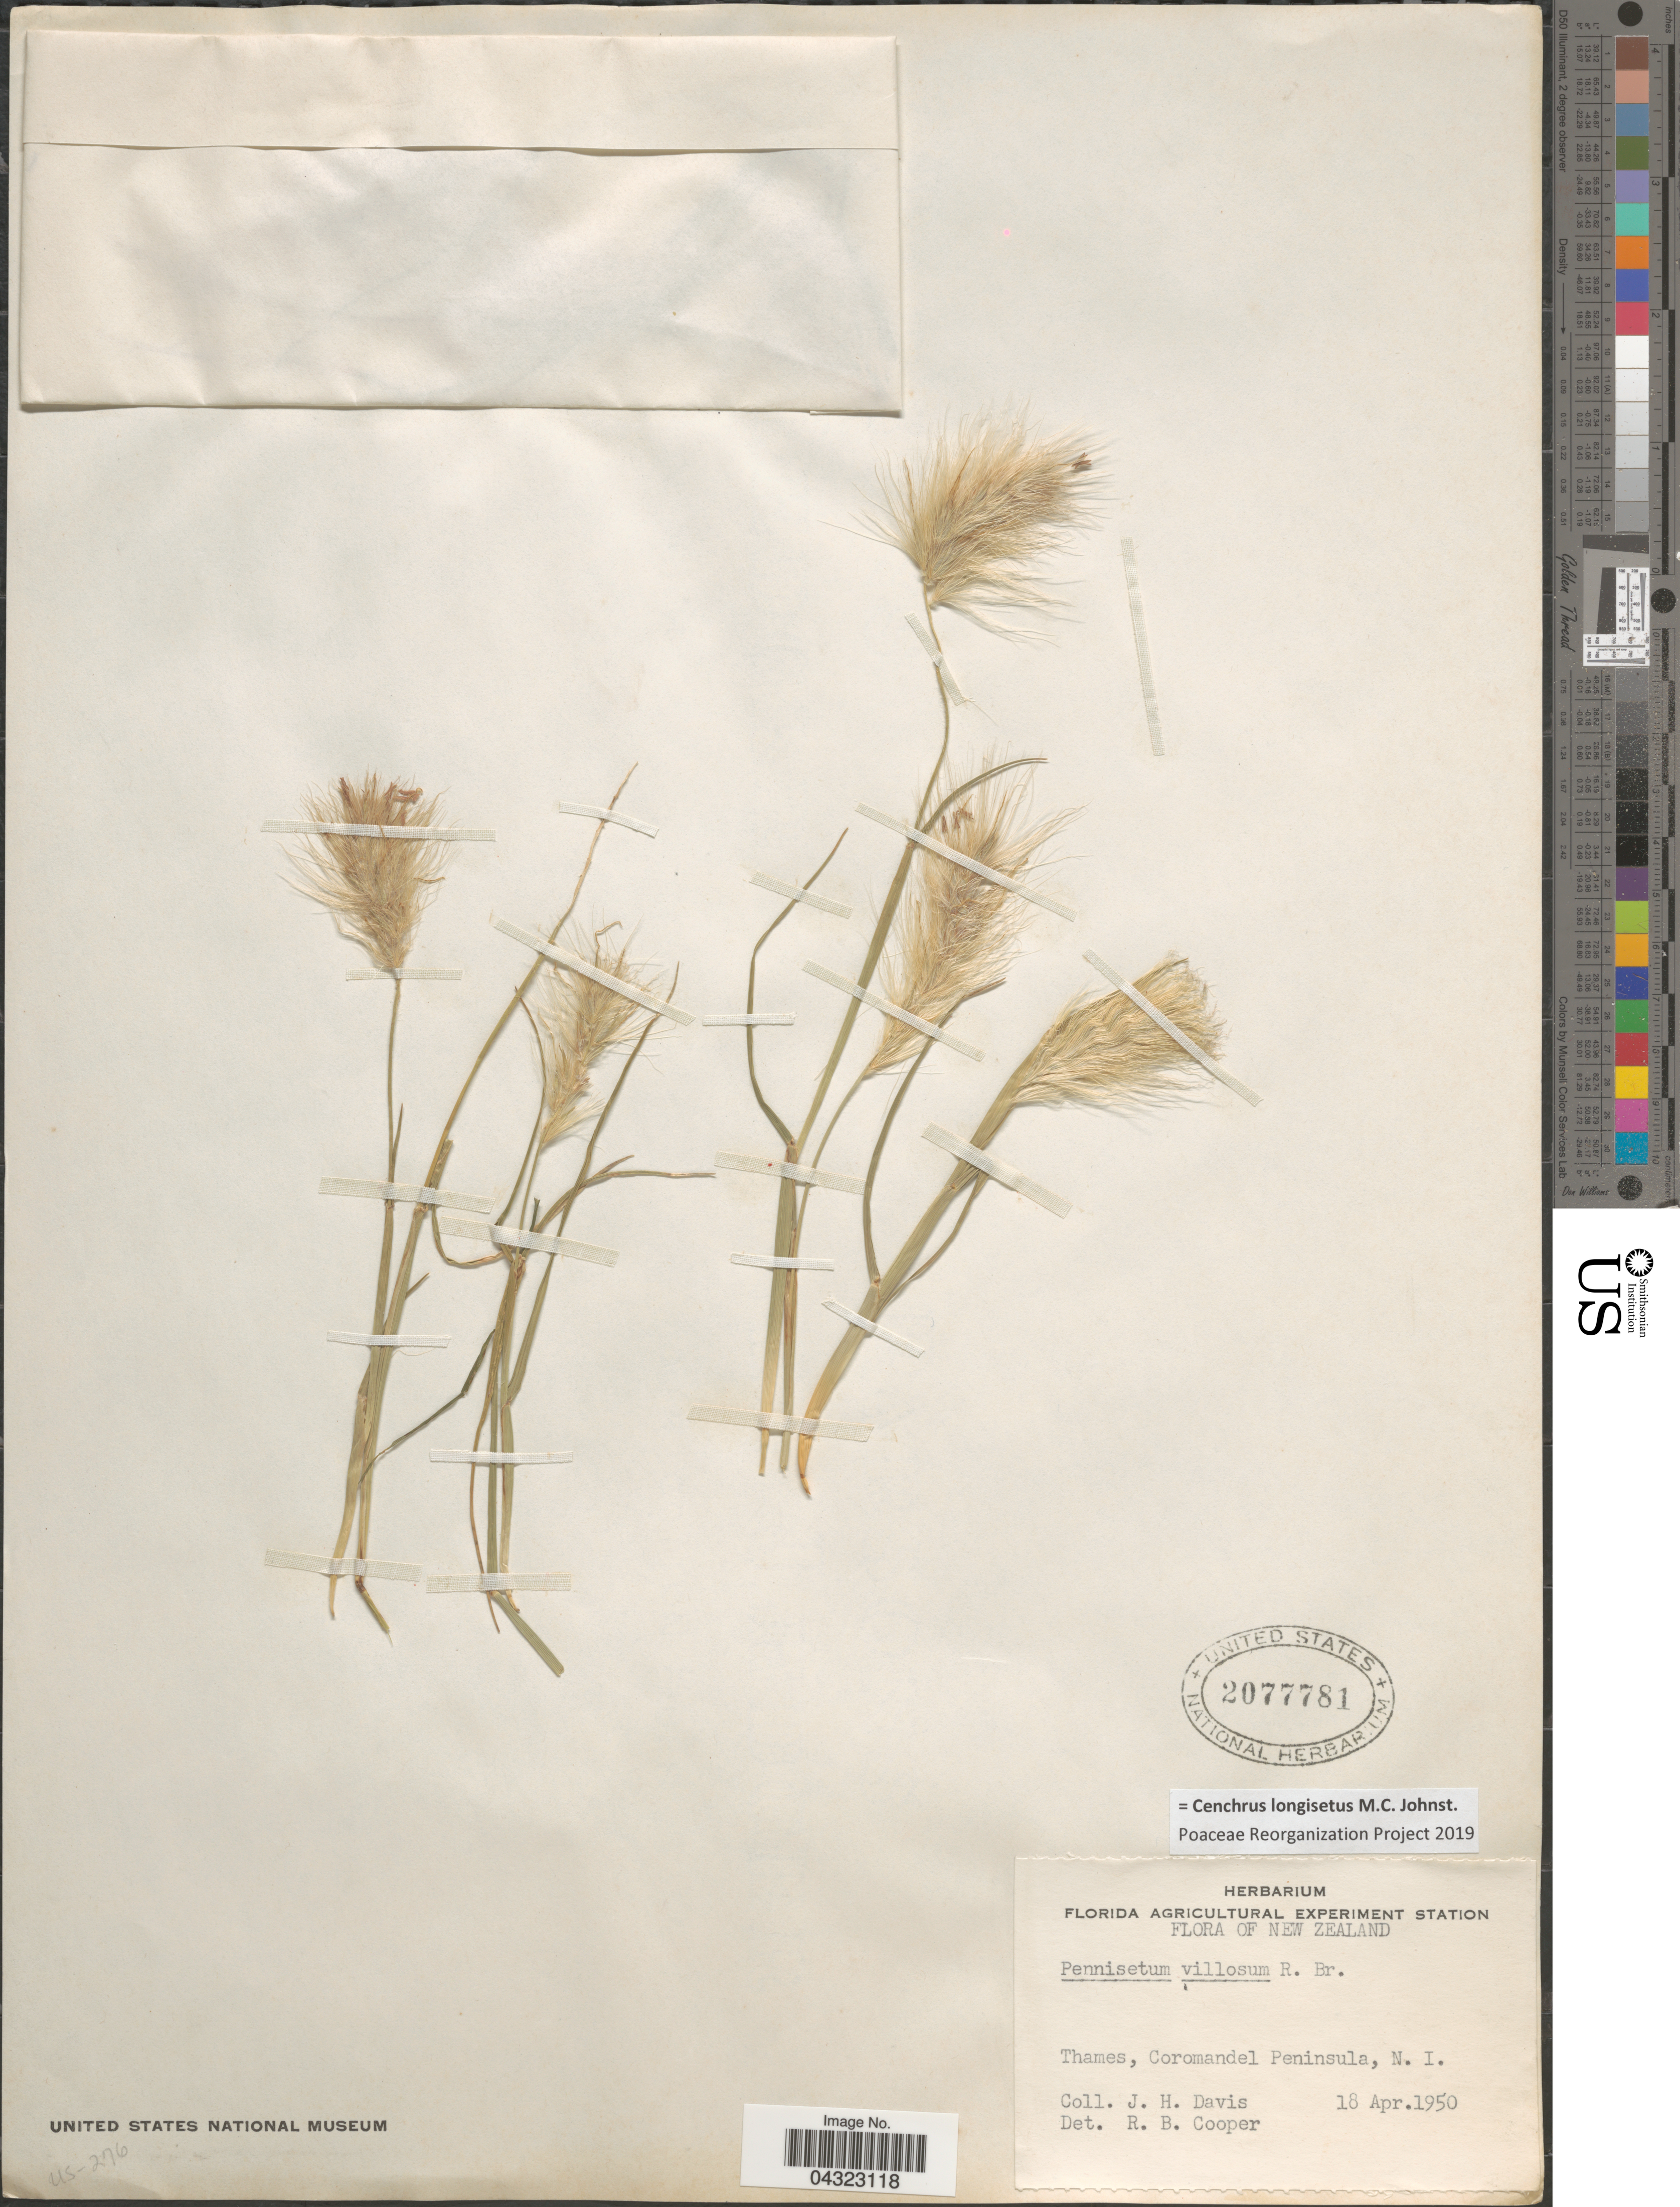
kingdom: Plantae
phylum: Tracheophyta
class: Liliopsida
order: Poales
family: Poaceae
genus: Cenchrus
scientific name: Cenchrus longisetus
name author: M.C. Johnst.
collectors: J. Davis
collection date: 1950-04-18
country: New Zealand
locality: Thames, Coromandel Peninsula, N. I.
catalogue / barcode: US 2077781